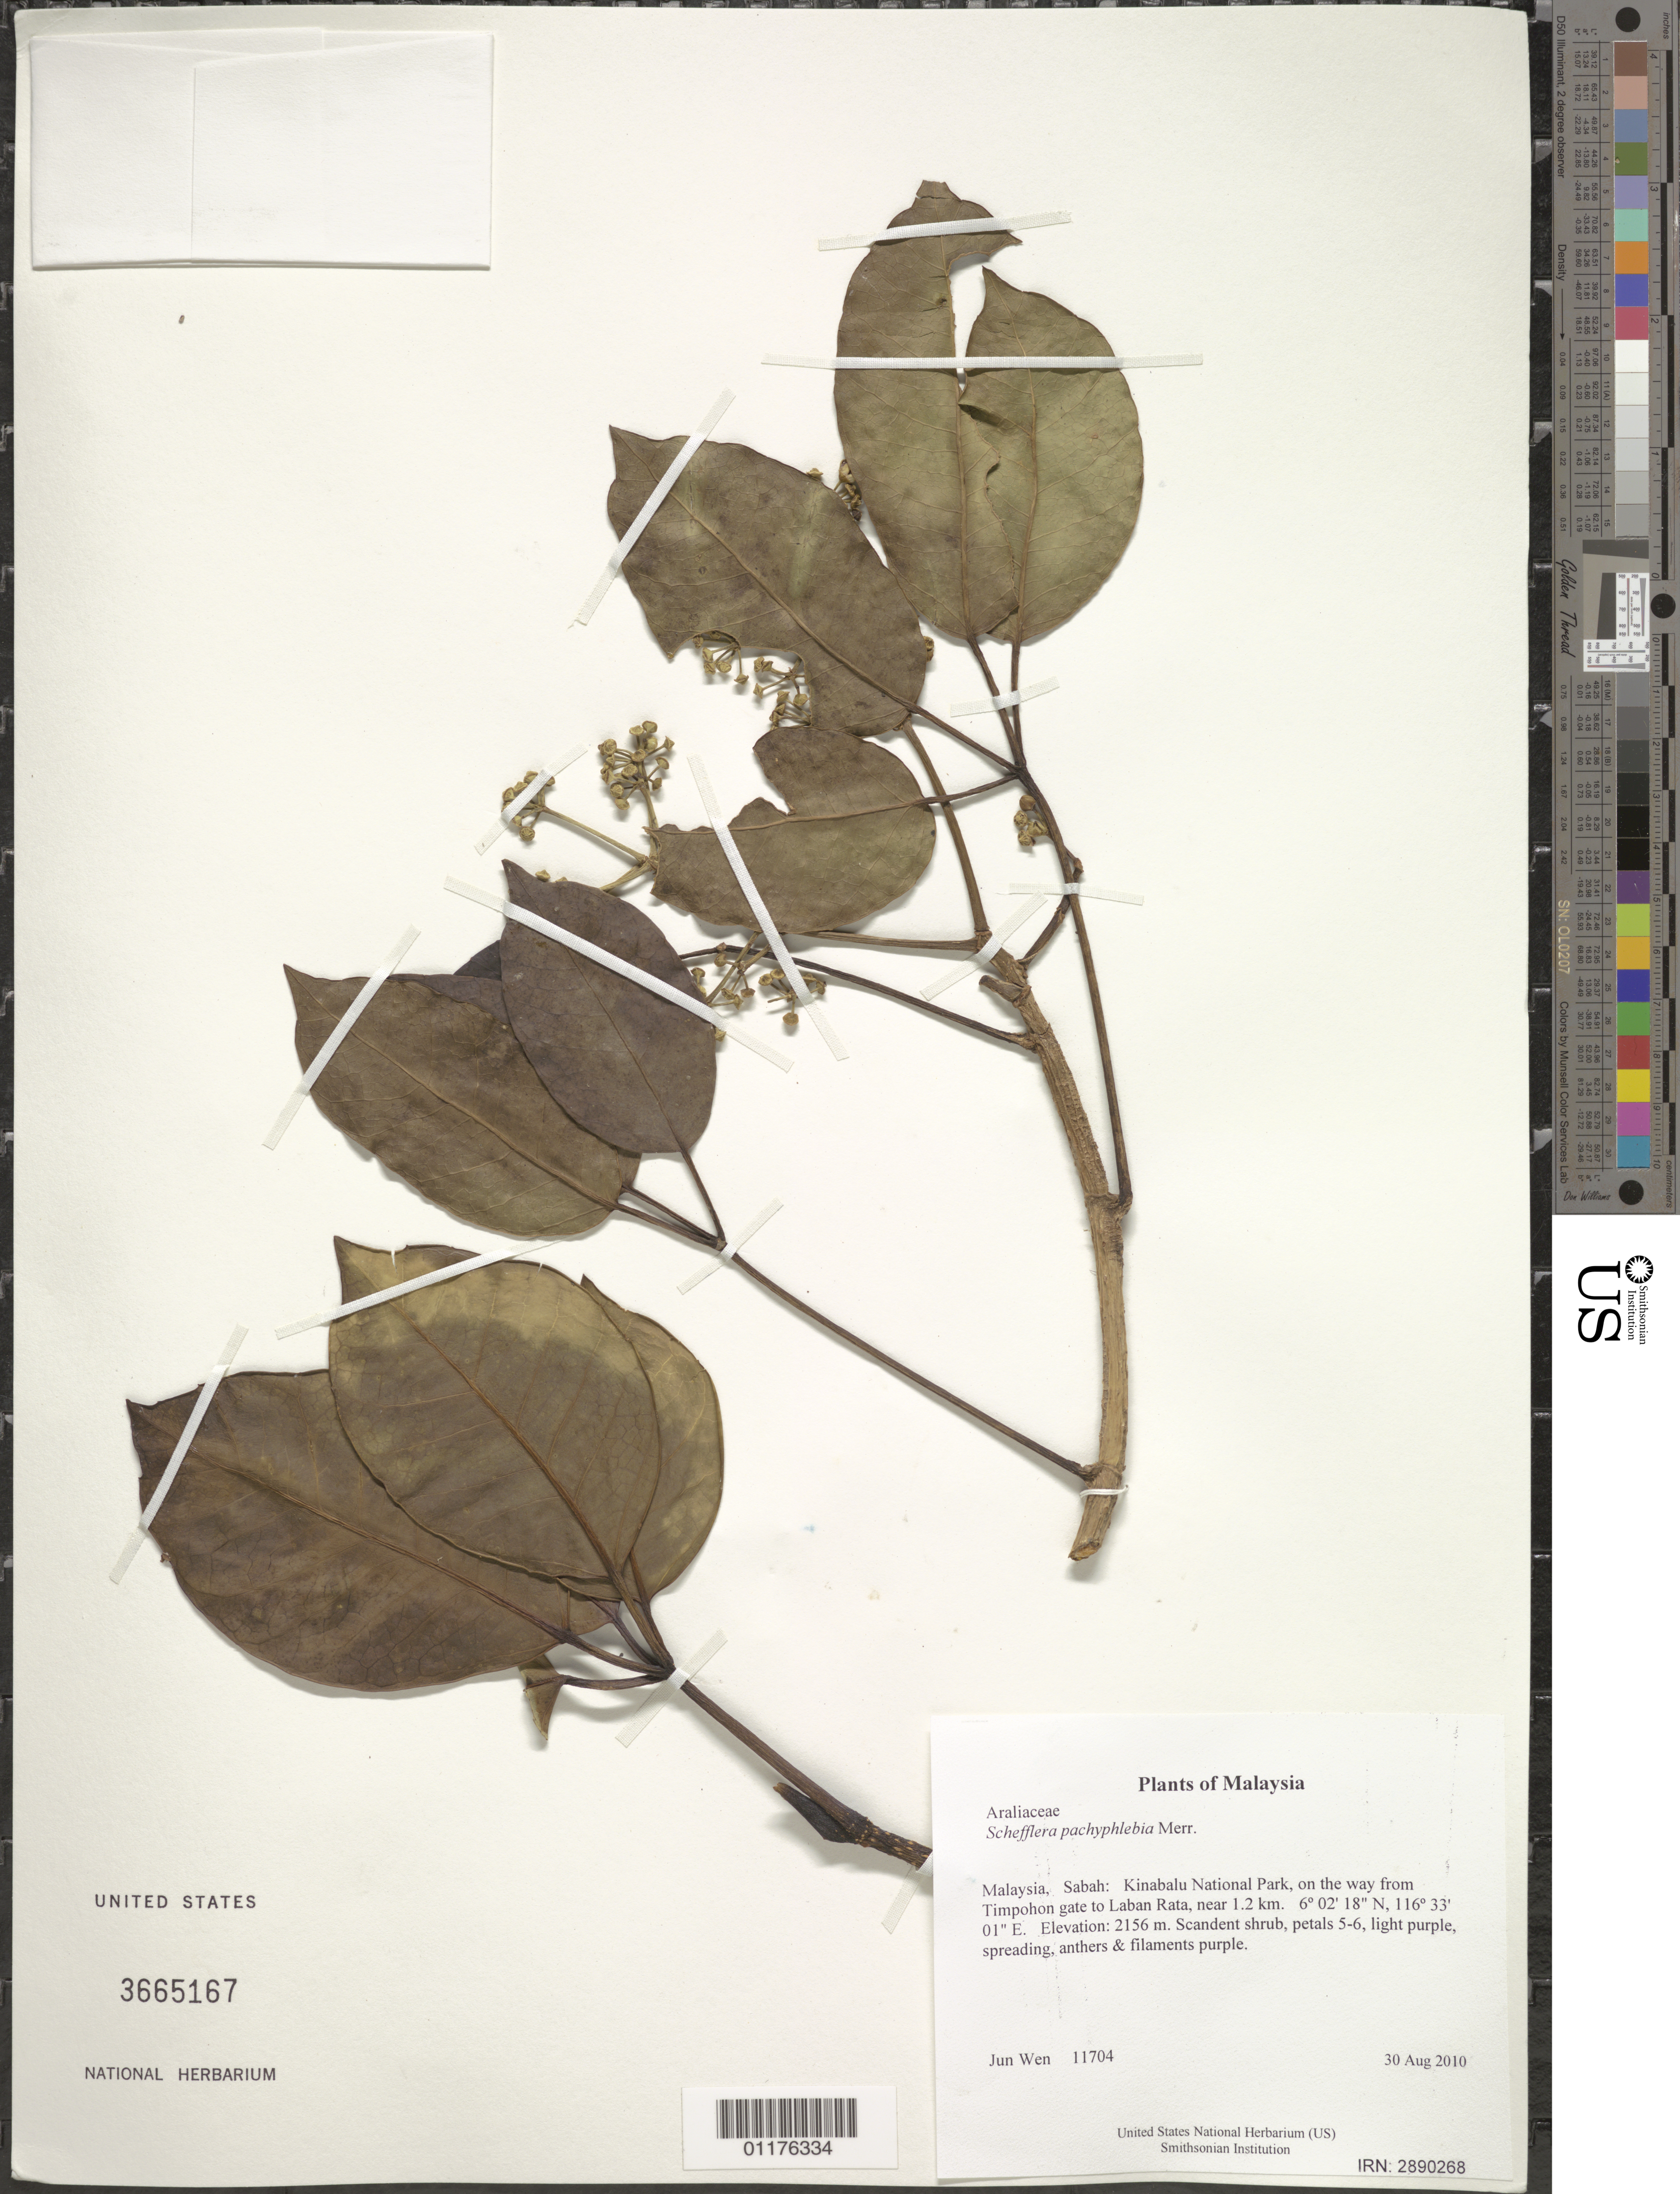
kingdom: Plantae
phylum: Tracheophyta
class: Magnoliopsida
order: Apiales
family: Araliaceae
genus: Heptapleurum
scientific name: Heptapleurum pachyphlebium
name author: (Merr.) G. M. Plunkett & Lowry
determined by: Wagner, W. L., (BOT), Smithsonian Institution - National Museum of Natural History (UNITED STATES)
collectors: J. Wen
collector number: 11704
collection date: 2010-08-30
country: Malaysia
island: Borneo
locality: Sabah: Kinabalu National Park, on the way from Timpohon gate to Laban Rata, near 1.2 km.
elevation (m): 2156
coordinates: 06 02.301 N, 116 33.020 E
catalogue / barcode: US 3665167